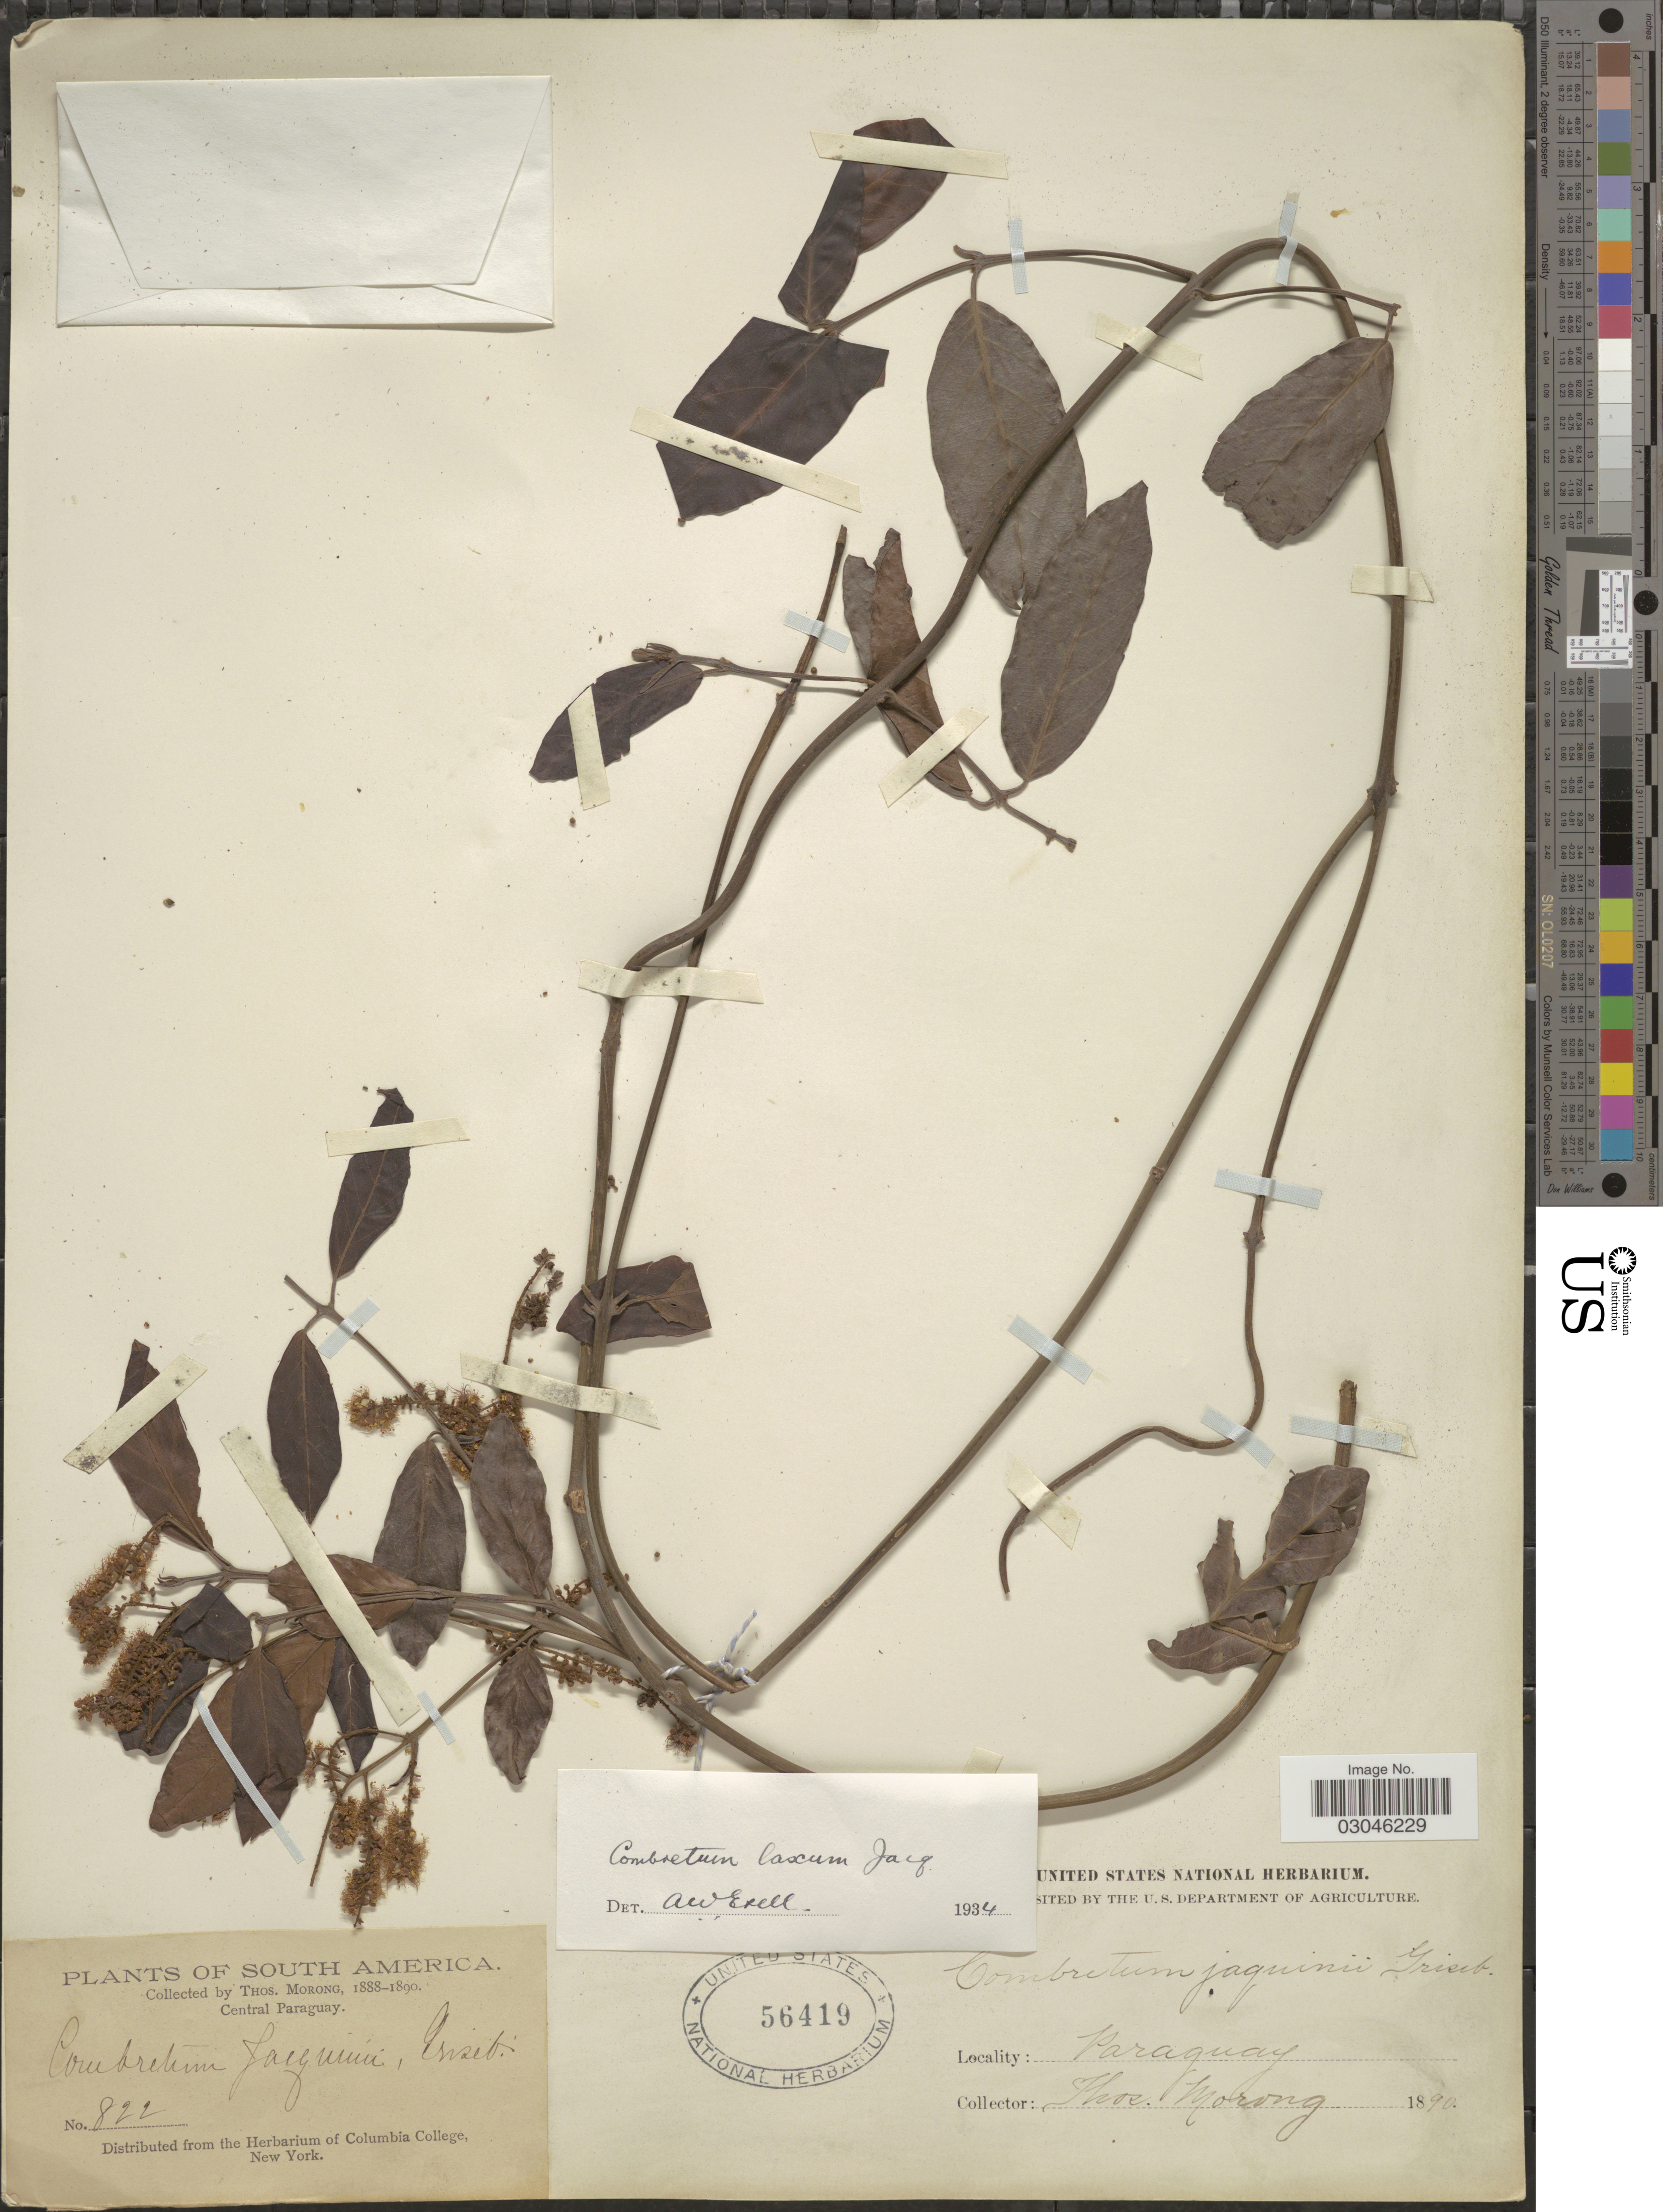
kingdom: Plantae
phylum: Tracheophyta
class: Magnoliopsida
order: Myrtales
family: Combretaceae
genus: Combretum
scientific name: Combretum laxum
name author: Jacq.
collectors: ex herb. T. Morong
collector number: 822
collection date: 1888/1890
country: Paraguay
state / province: Central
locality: Central Paraguay.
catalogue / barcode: US 56419